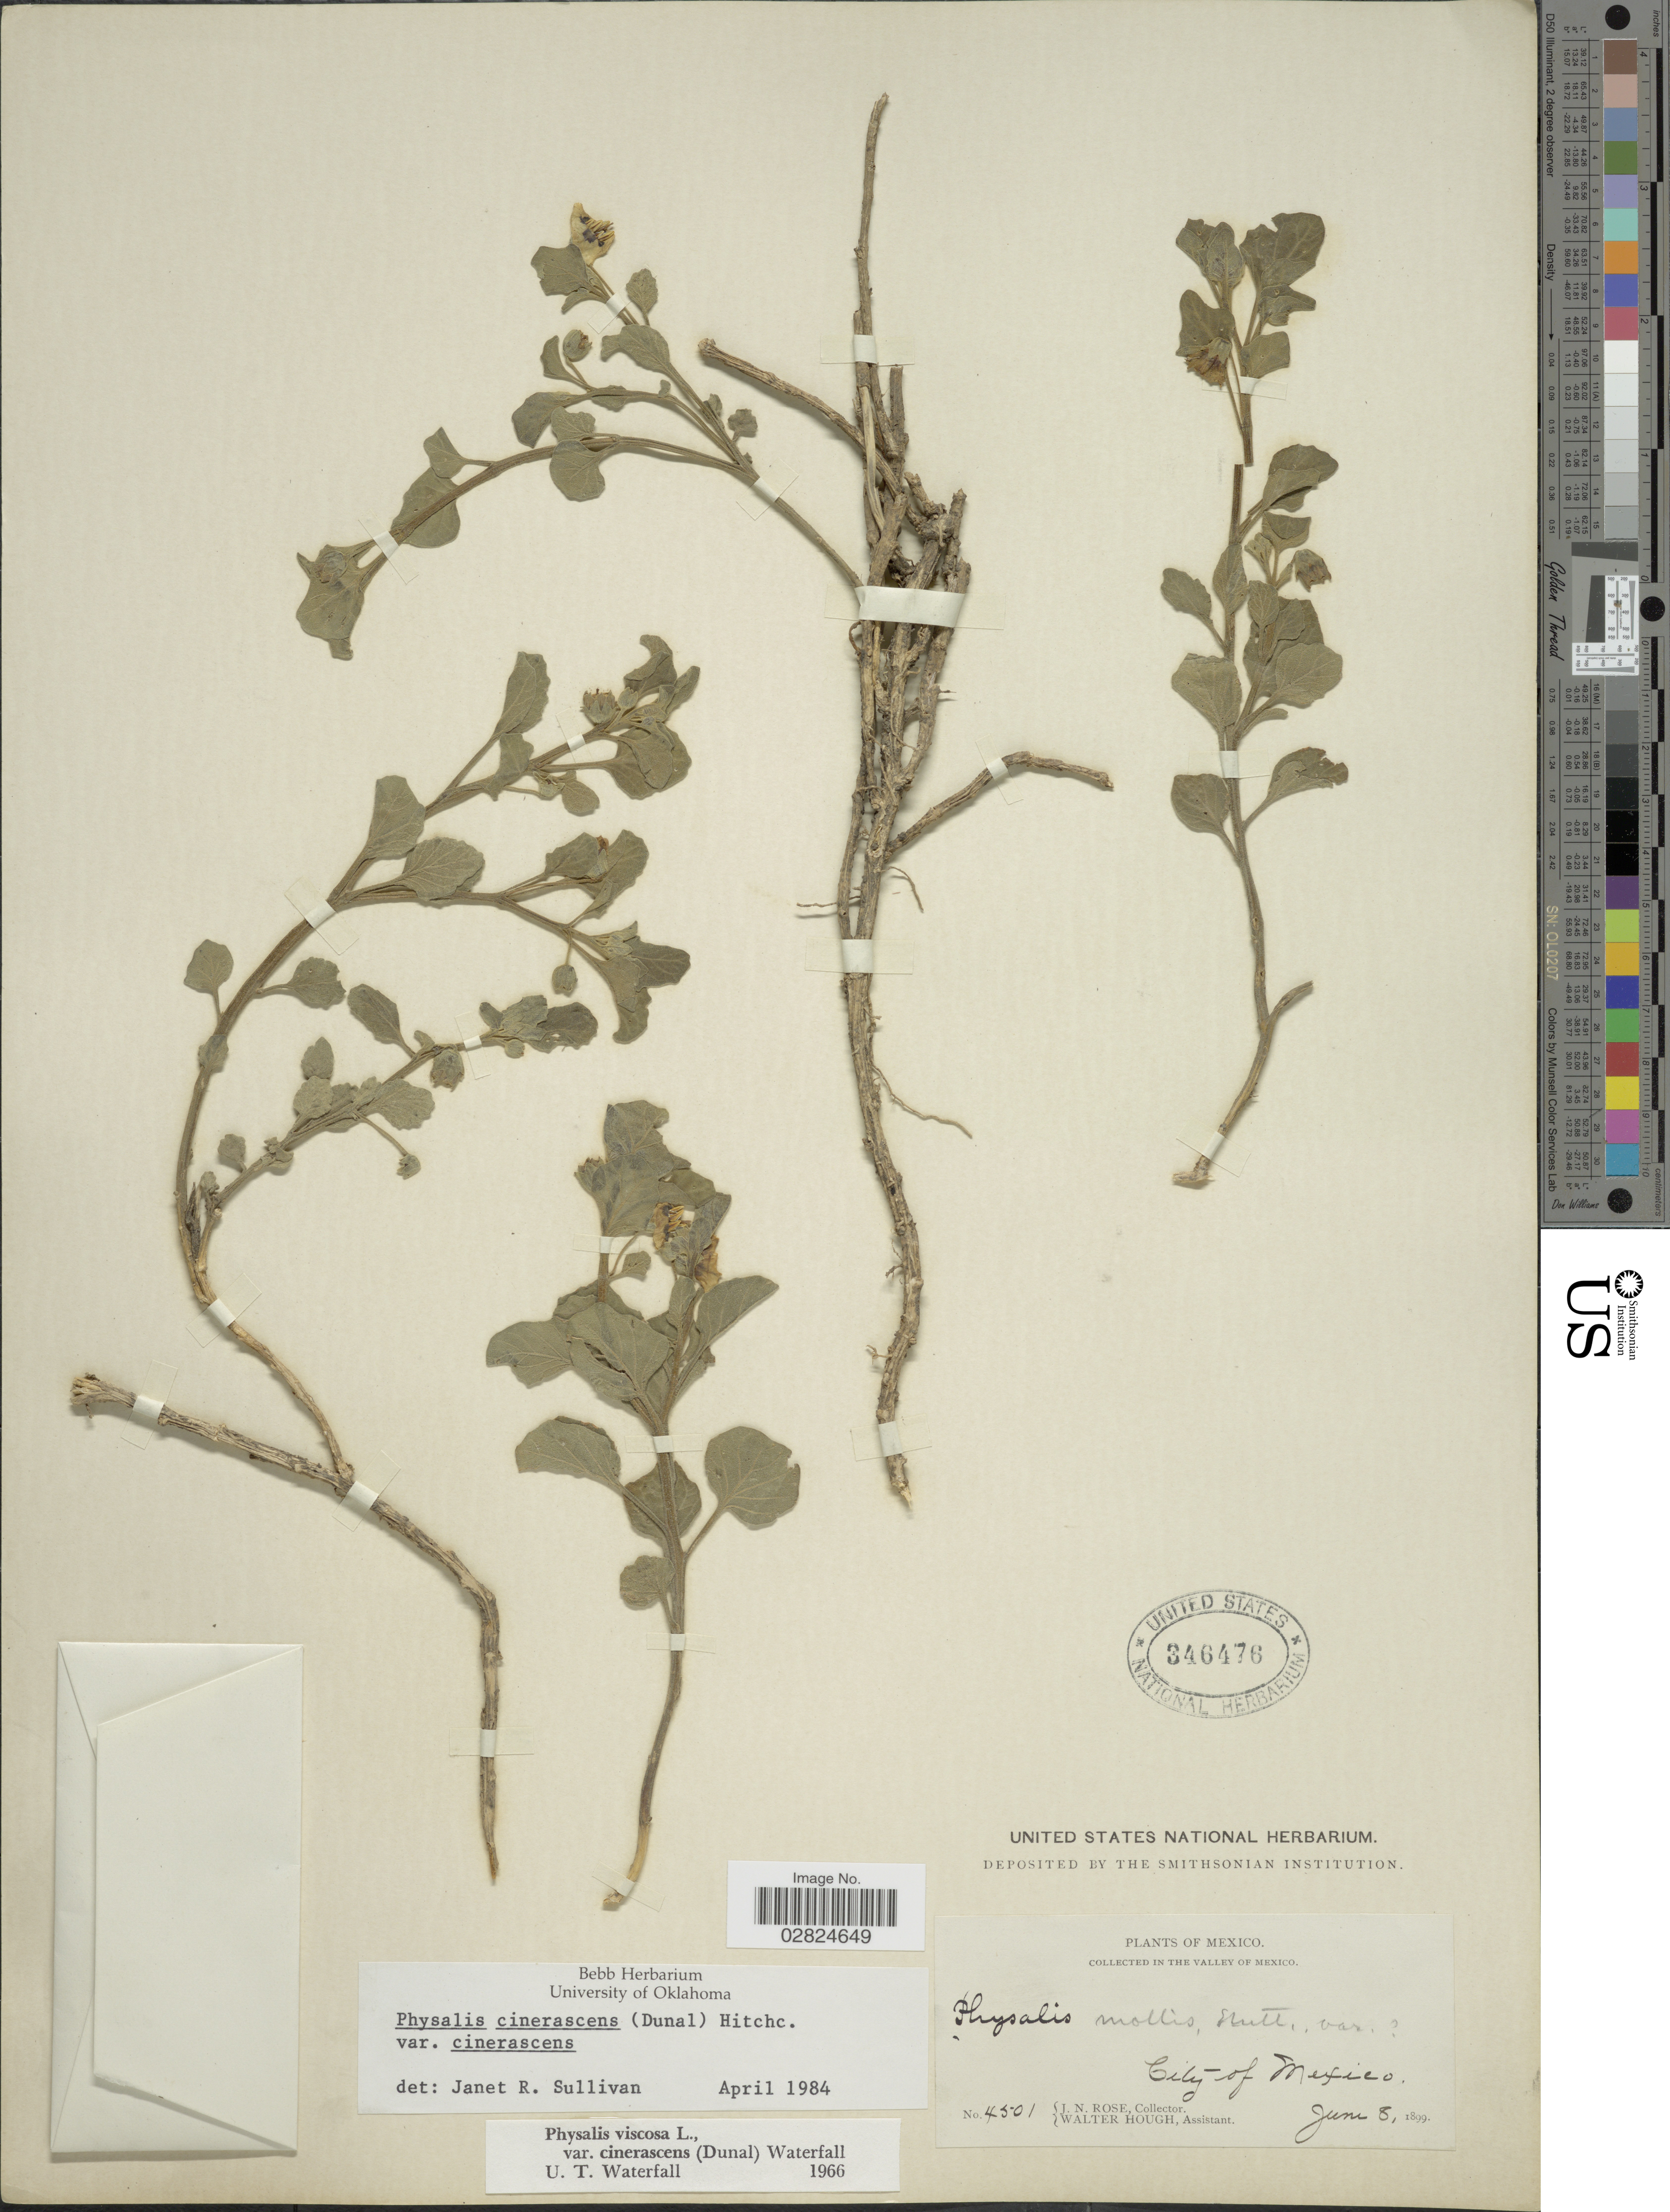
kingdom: Plantae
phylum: Tracheophyta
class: Magnoliopsida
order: Solanales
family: Solanaceae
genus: Physalis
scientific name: Physalis cinerascens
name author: (Dunal) Hitchc.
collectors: J. N. Rose & W. Hough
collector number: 4501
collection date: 1899-06-08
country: Mexico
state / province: México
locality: Valley of Mexico. City of Mexico.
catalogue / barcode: US 346476